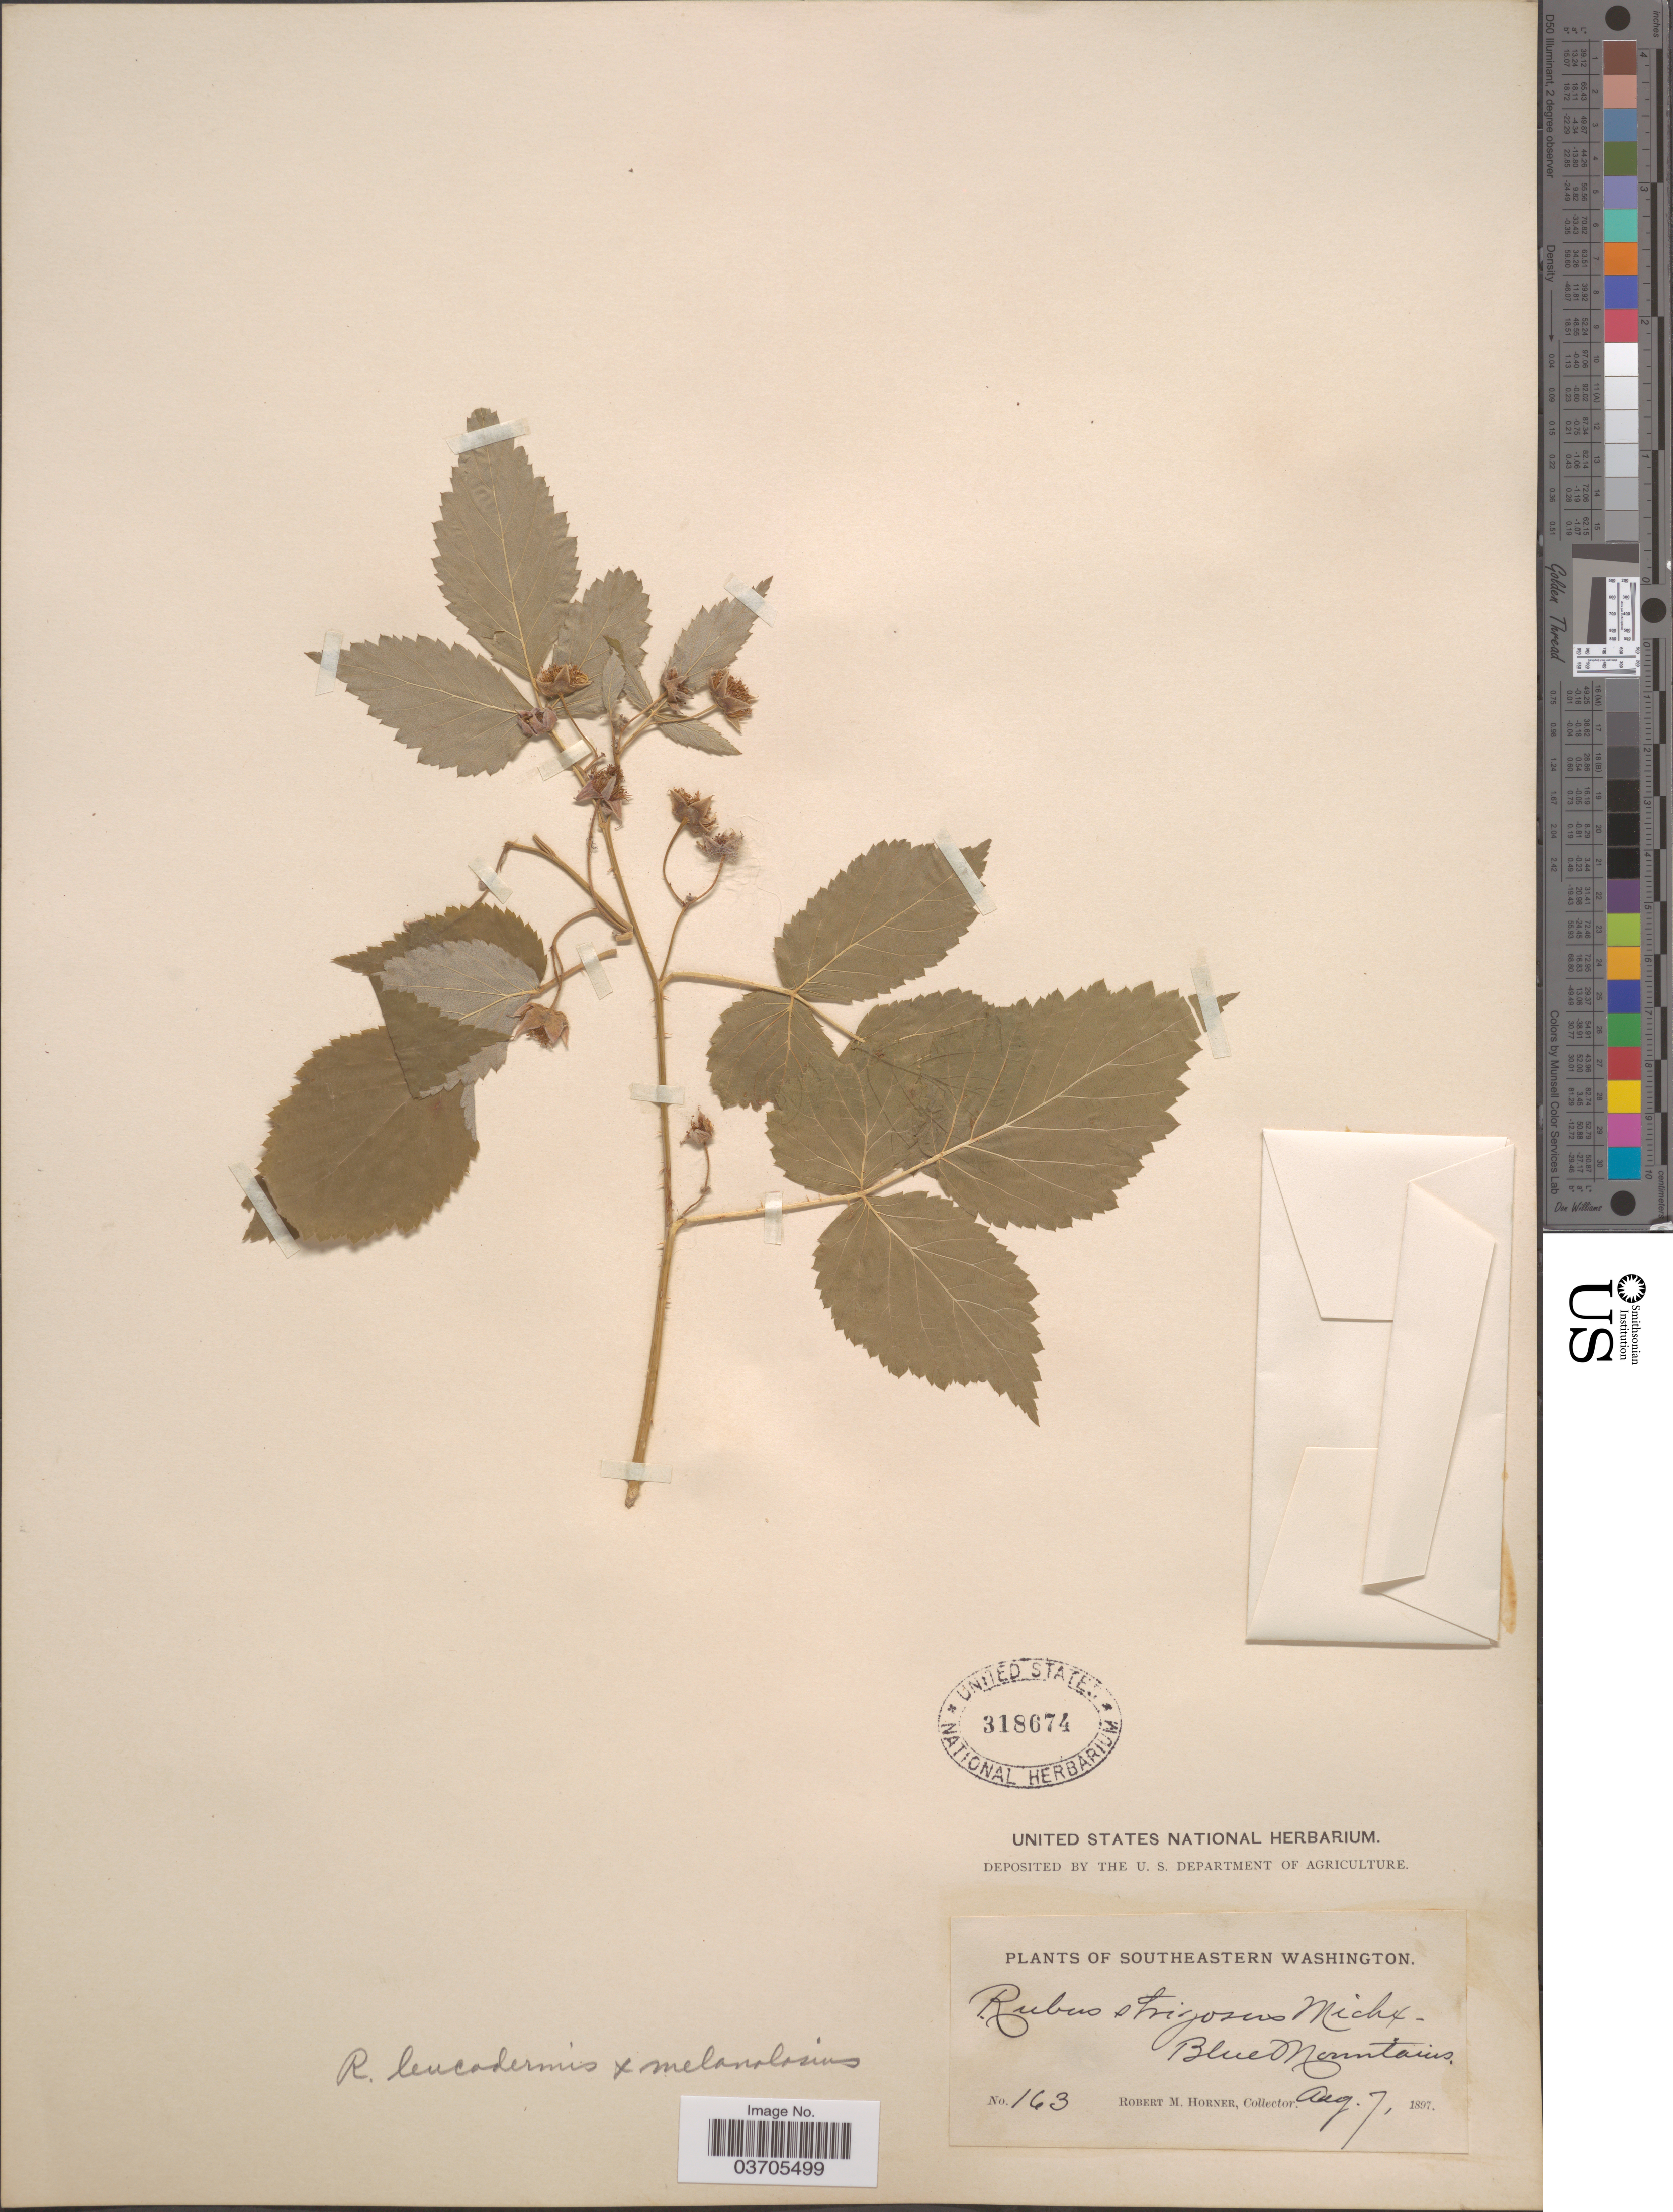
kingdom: Plantae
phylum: Tracheophyta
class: Magnoliopsida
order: Rosales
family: Rosaceae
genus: Rubus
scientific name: Rubus leucodermis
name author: Douglas ex Torr. & A. Gray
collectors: R. Horner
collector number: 163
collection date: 1897-08-07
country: United States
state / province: Washington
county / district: Clallam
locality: Southeastern Washington. Blue Mountains.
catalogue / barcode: US 318674